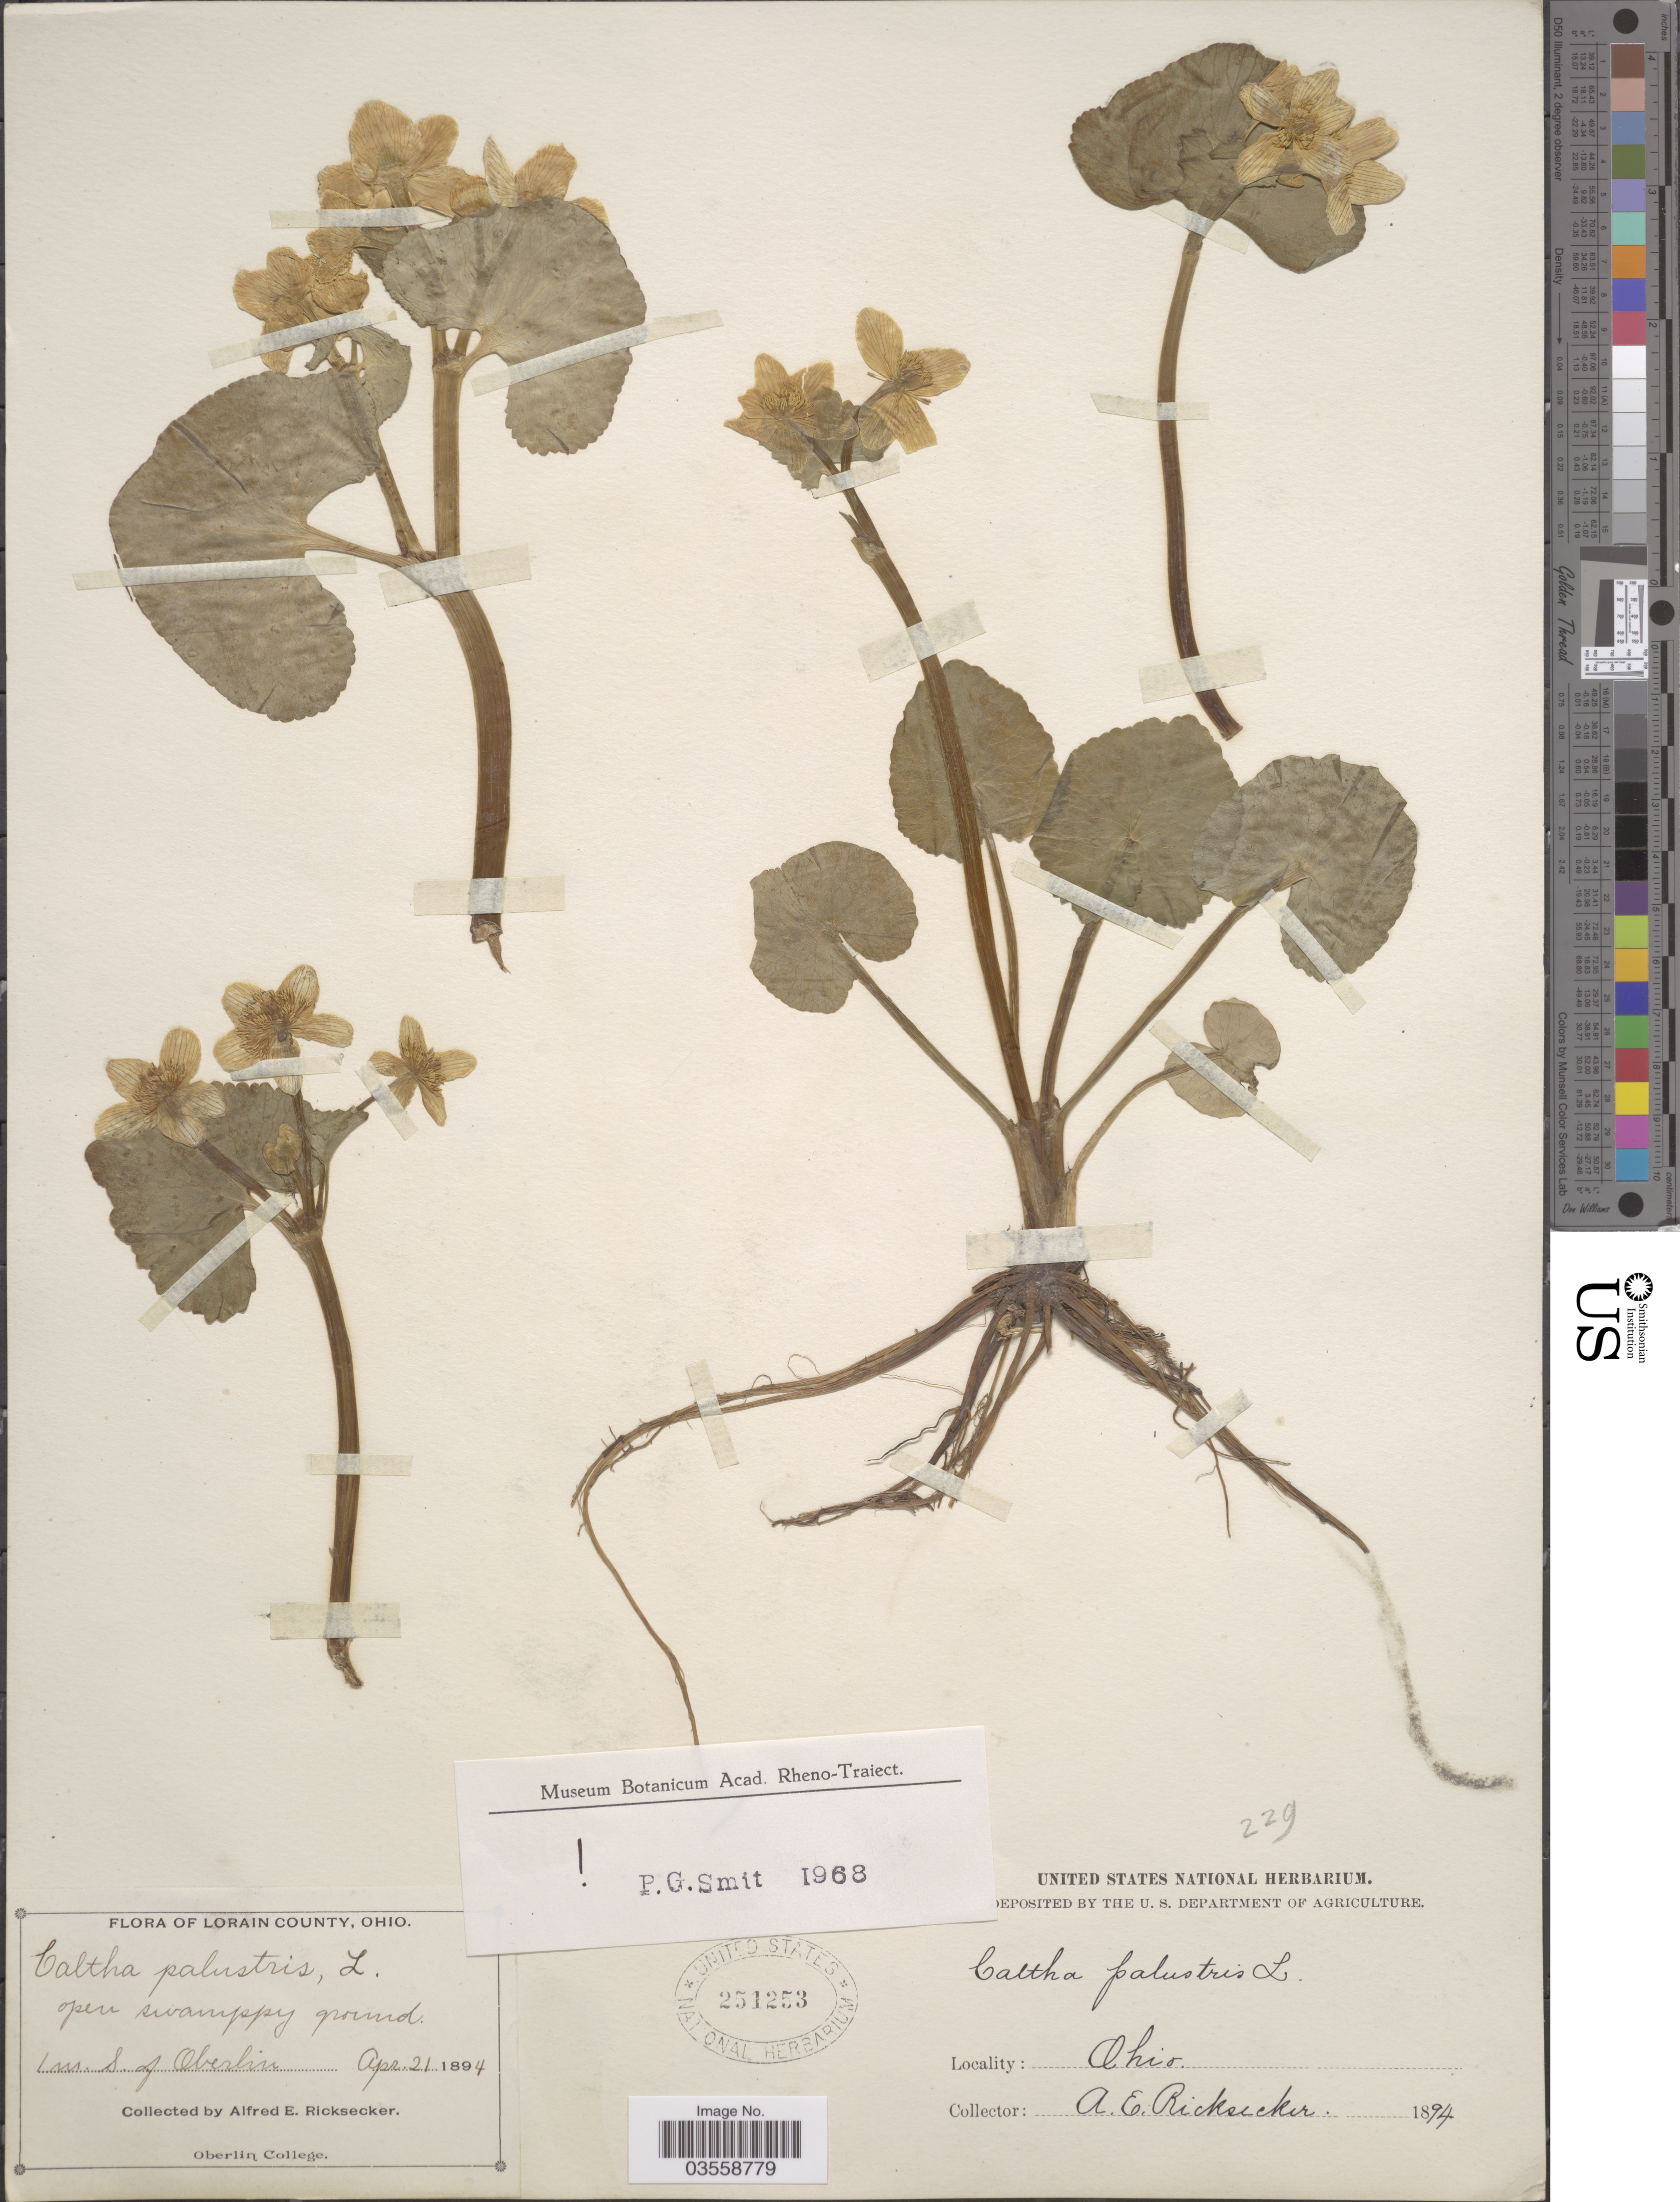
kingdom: Plantae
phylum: Tracheophyta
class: Magnoliopsida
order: Ranunculales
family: Ranunculaceae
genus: Caltha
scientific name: Caltha palustris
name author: L.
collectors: A. E. Ricksecker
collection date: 1894-04-21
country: United States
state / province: Ohio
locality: Lorain County. 1 m. S. of Oberlin.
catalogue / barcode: US 251253